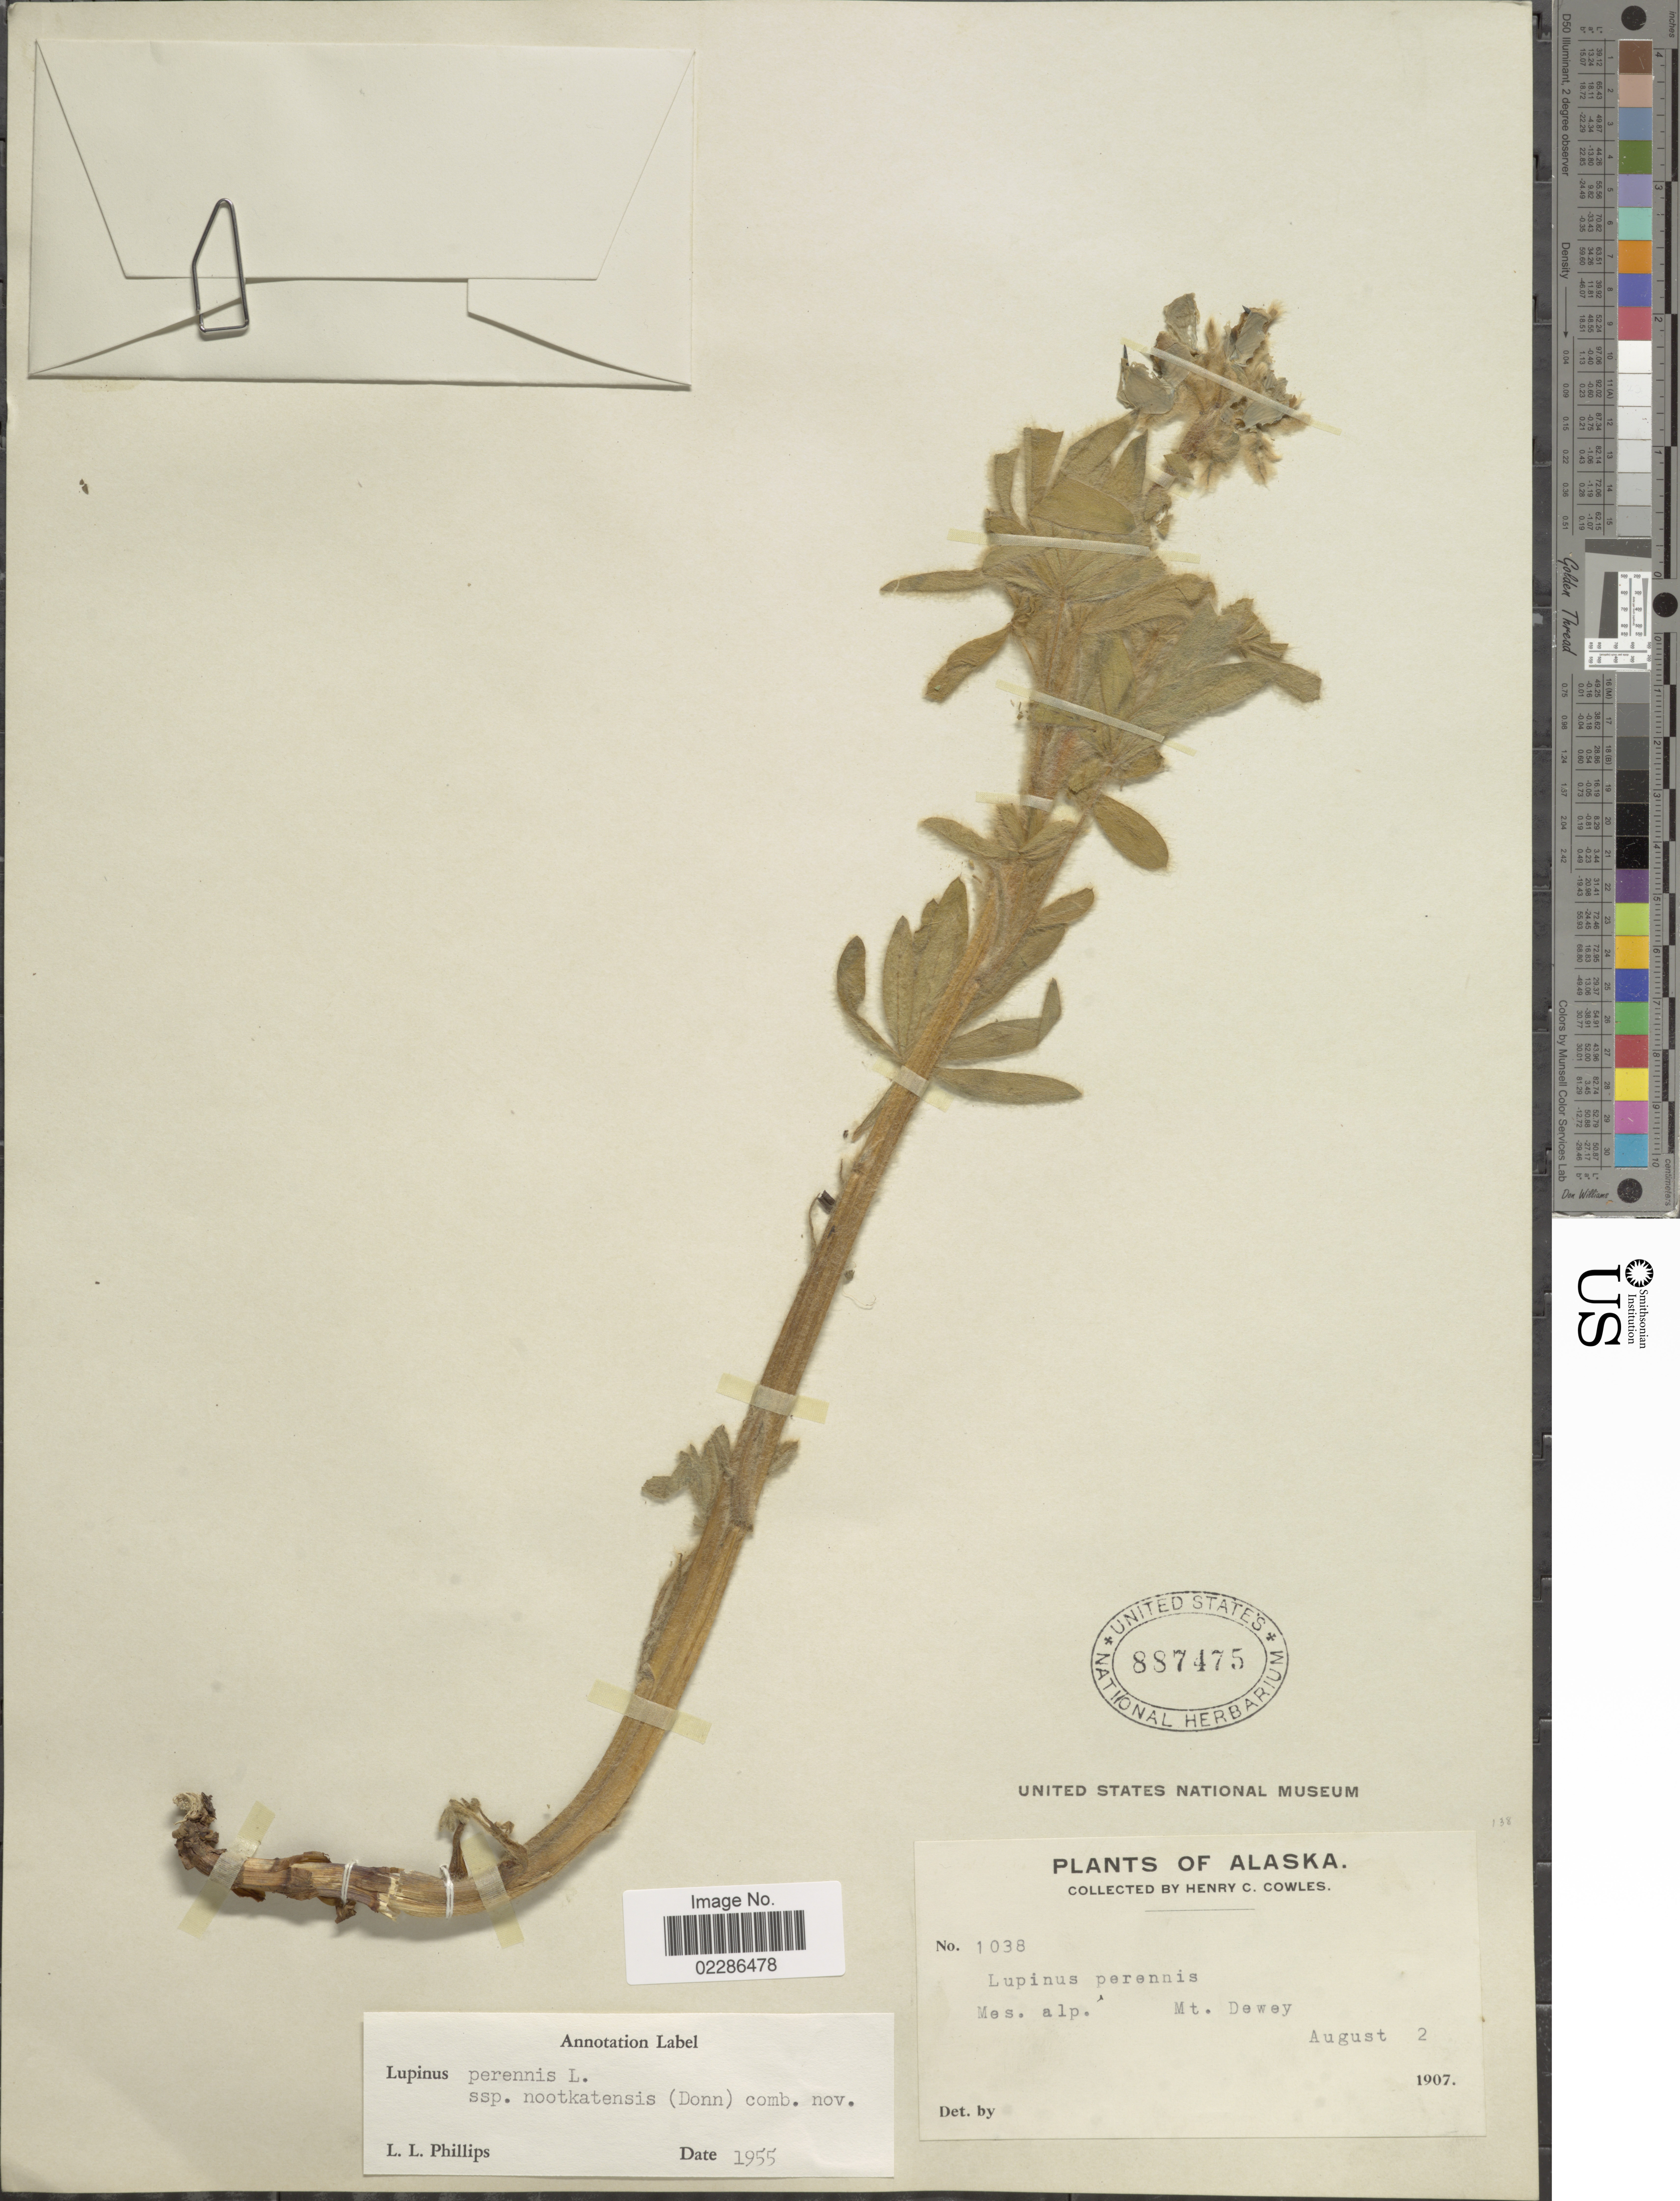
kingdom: Plantae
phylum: Tracheophyta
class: Magnoliopsida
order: Fabales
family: Fabaceae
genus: Lupinus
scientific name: Lupinus nootkatensis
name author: Donn ex Sims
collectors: H. Cowles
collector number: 1038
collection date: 1907-08-02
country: United States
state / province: Alaska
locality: Mes. alp. ,Mt Dewey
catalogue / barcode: US 887475